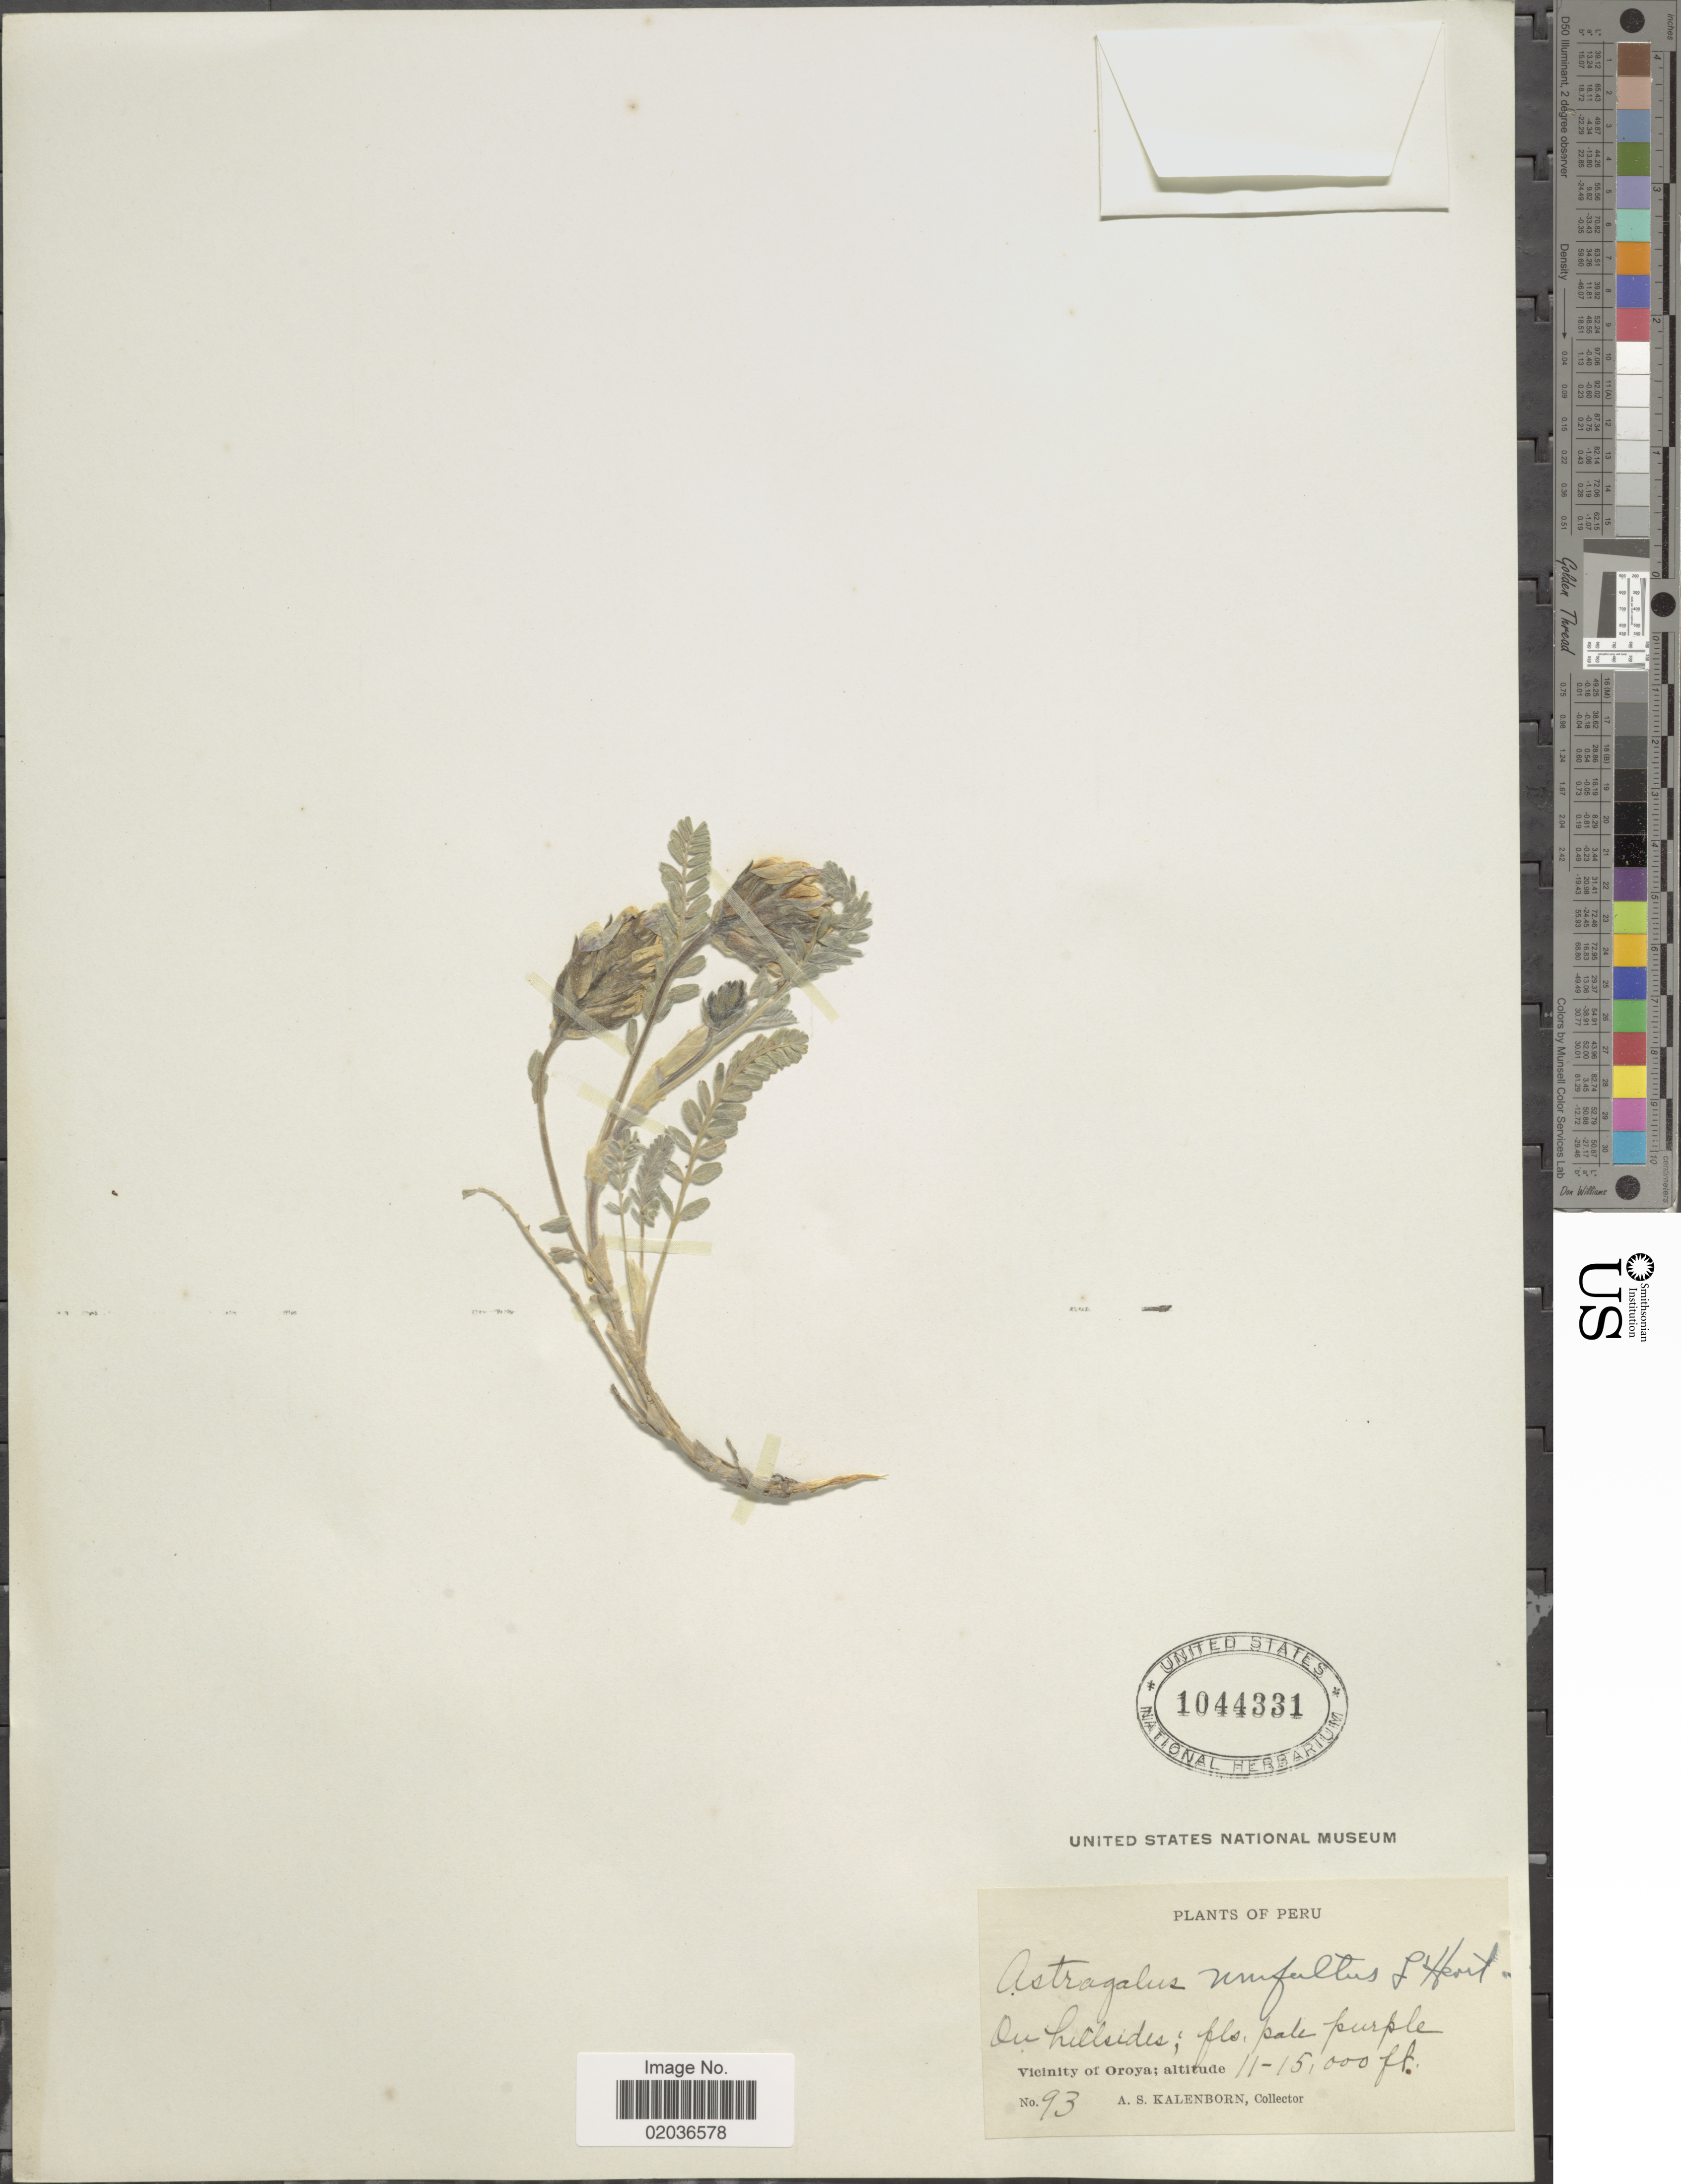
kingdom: Plantae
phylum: Tracheophyta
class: Magnoliopsida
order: Fabales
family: Fabaceae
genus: Astragalus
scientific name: Astragalus garbancillo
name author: Cav.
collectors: A. Kalenborn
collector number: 93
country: Peru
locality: On hillsides. Vicinity of Oroya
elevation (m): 3353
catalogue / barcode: US 1044331